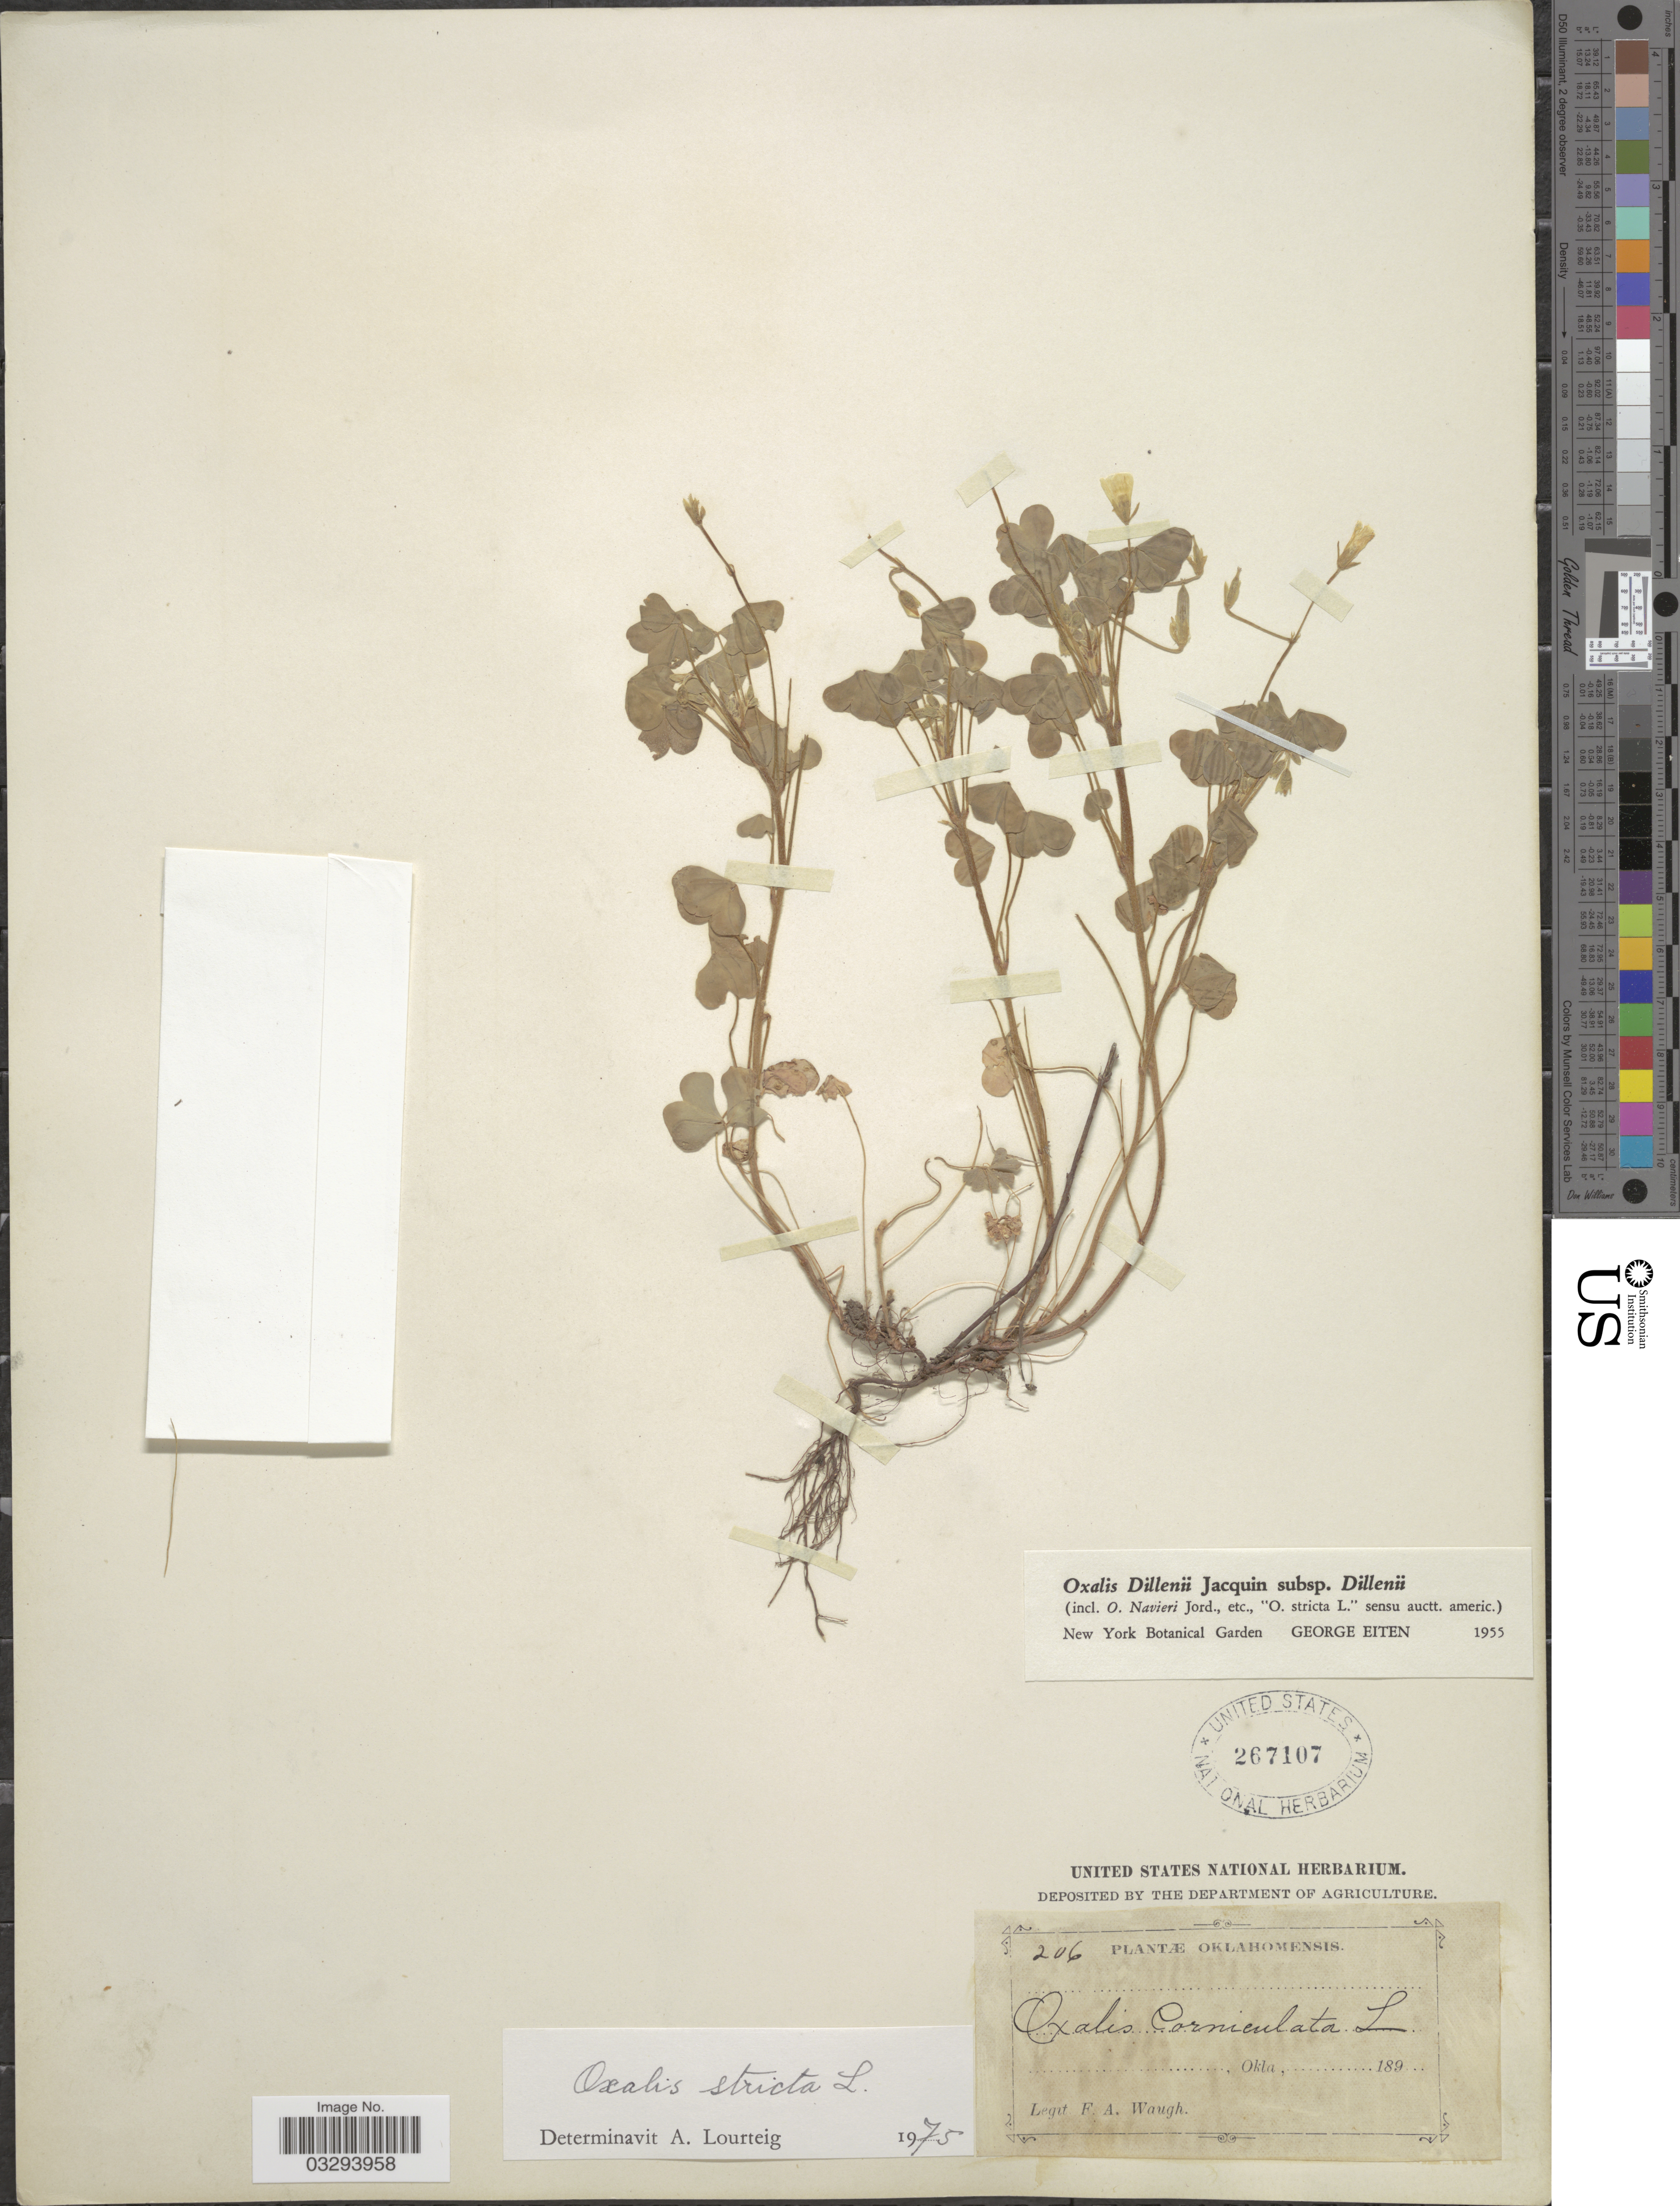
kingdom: Plantae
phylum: Tracheophyta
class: Magnoliopsida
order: Oxalidales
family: Oxalidaceae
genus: Oxalis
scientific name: Oxalis stricta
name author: L.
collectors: F. Waugh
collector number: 206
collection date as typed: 189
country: United States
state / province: Oklahoma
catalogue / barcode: US 267107